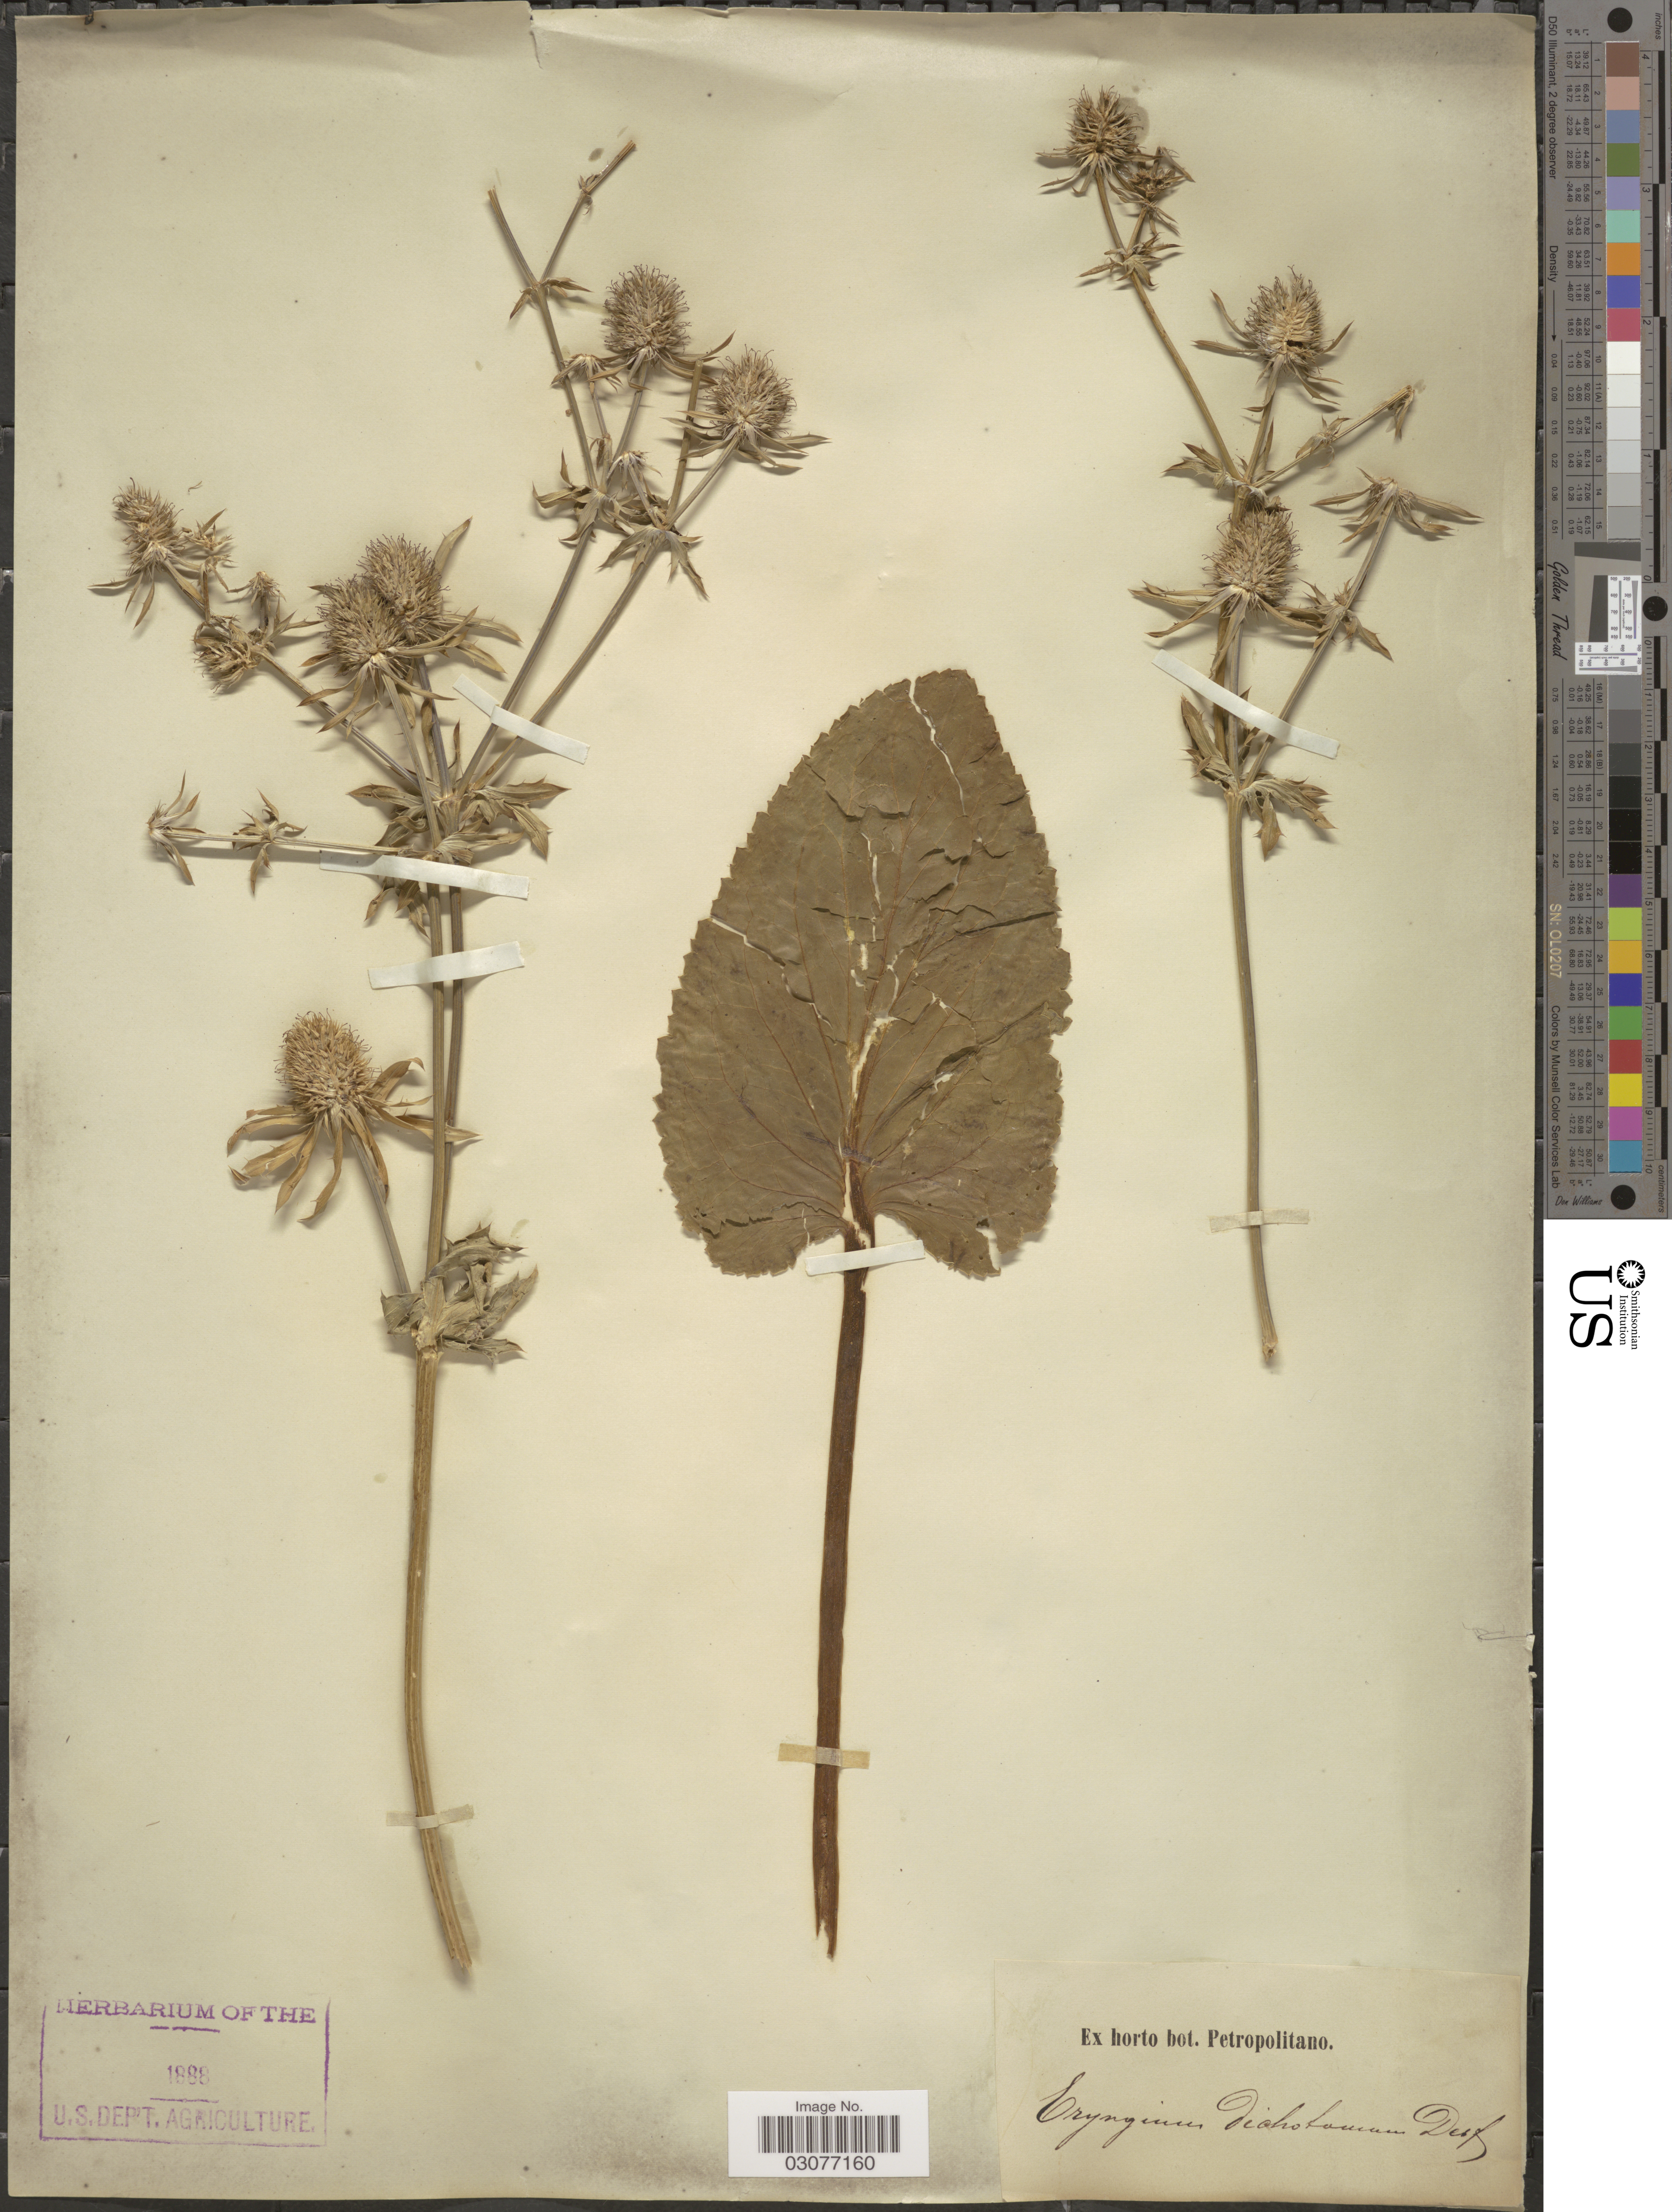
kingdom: Plantae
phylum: Tracheophyta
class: Magnoliopsida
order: Apiales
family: Apiaceae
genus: Eryngium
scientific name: Eryngium dichotomum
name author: Desf.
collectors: ex Horto Bot. Petropolitano